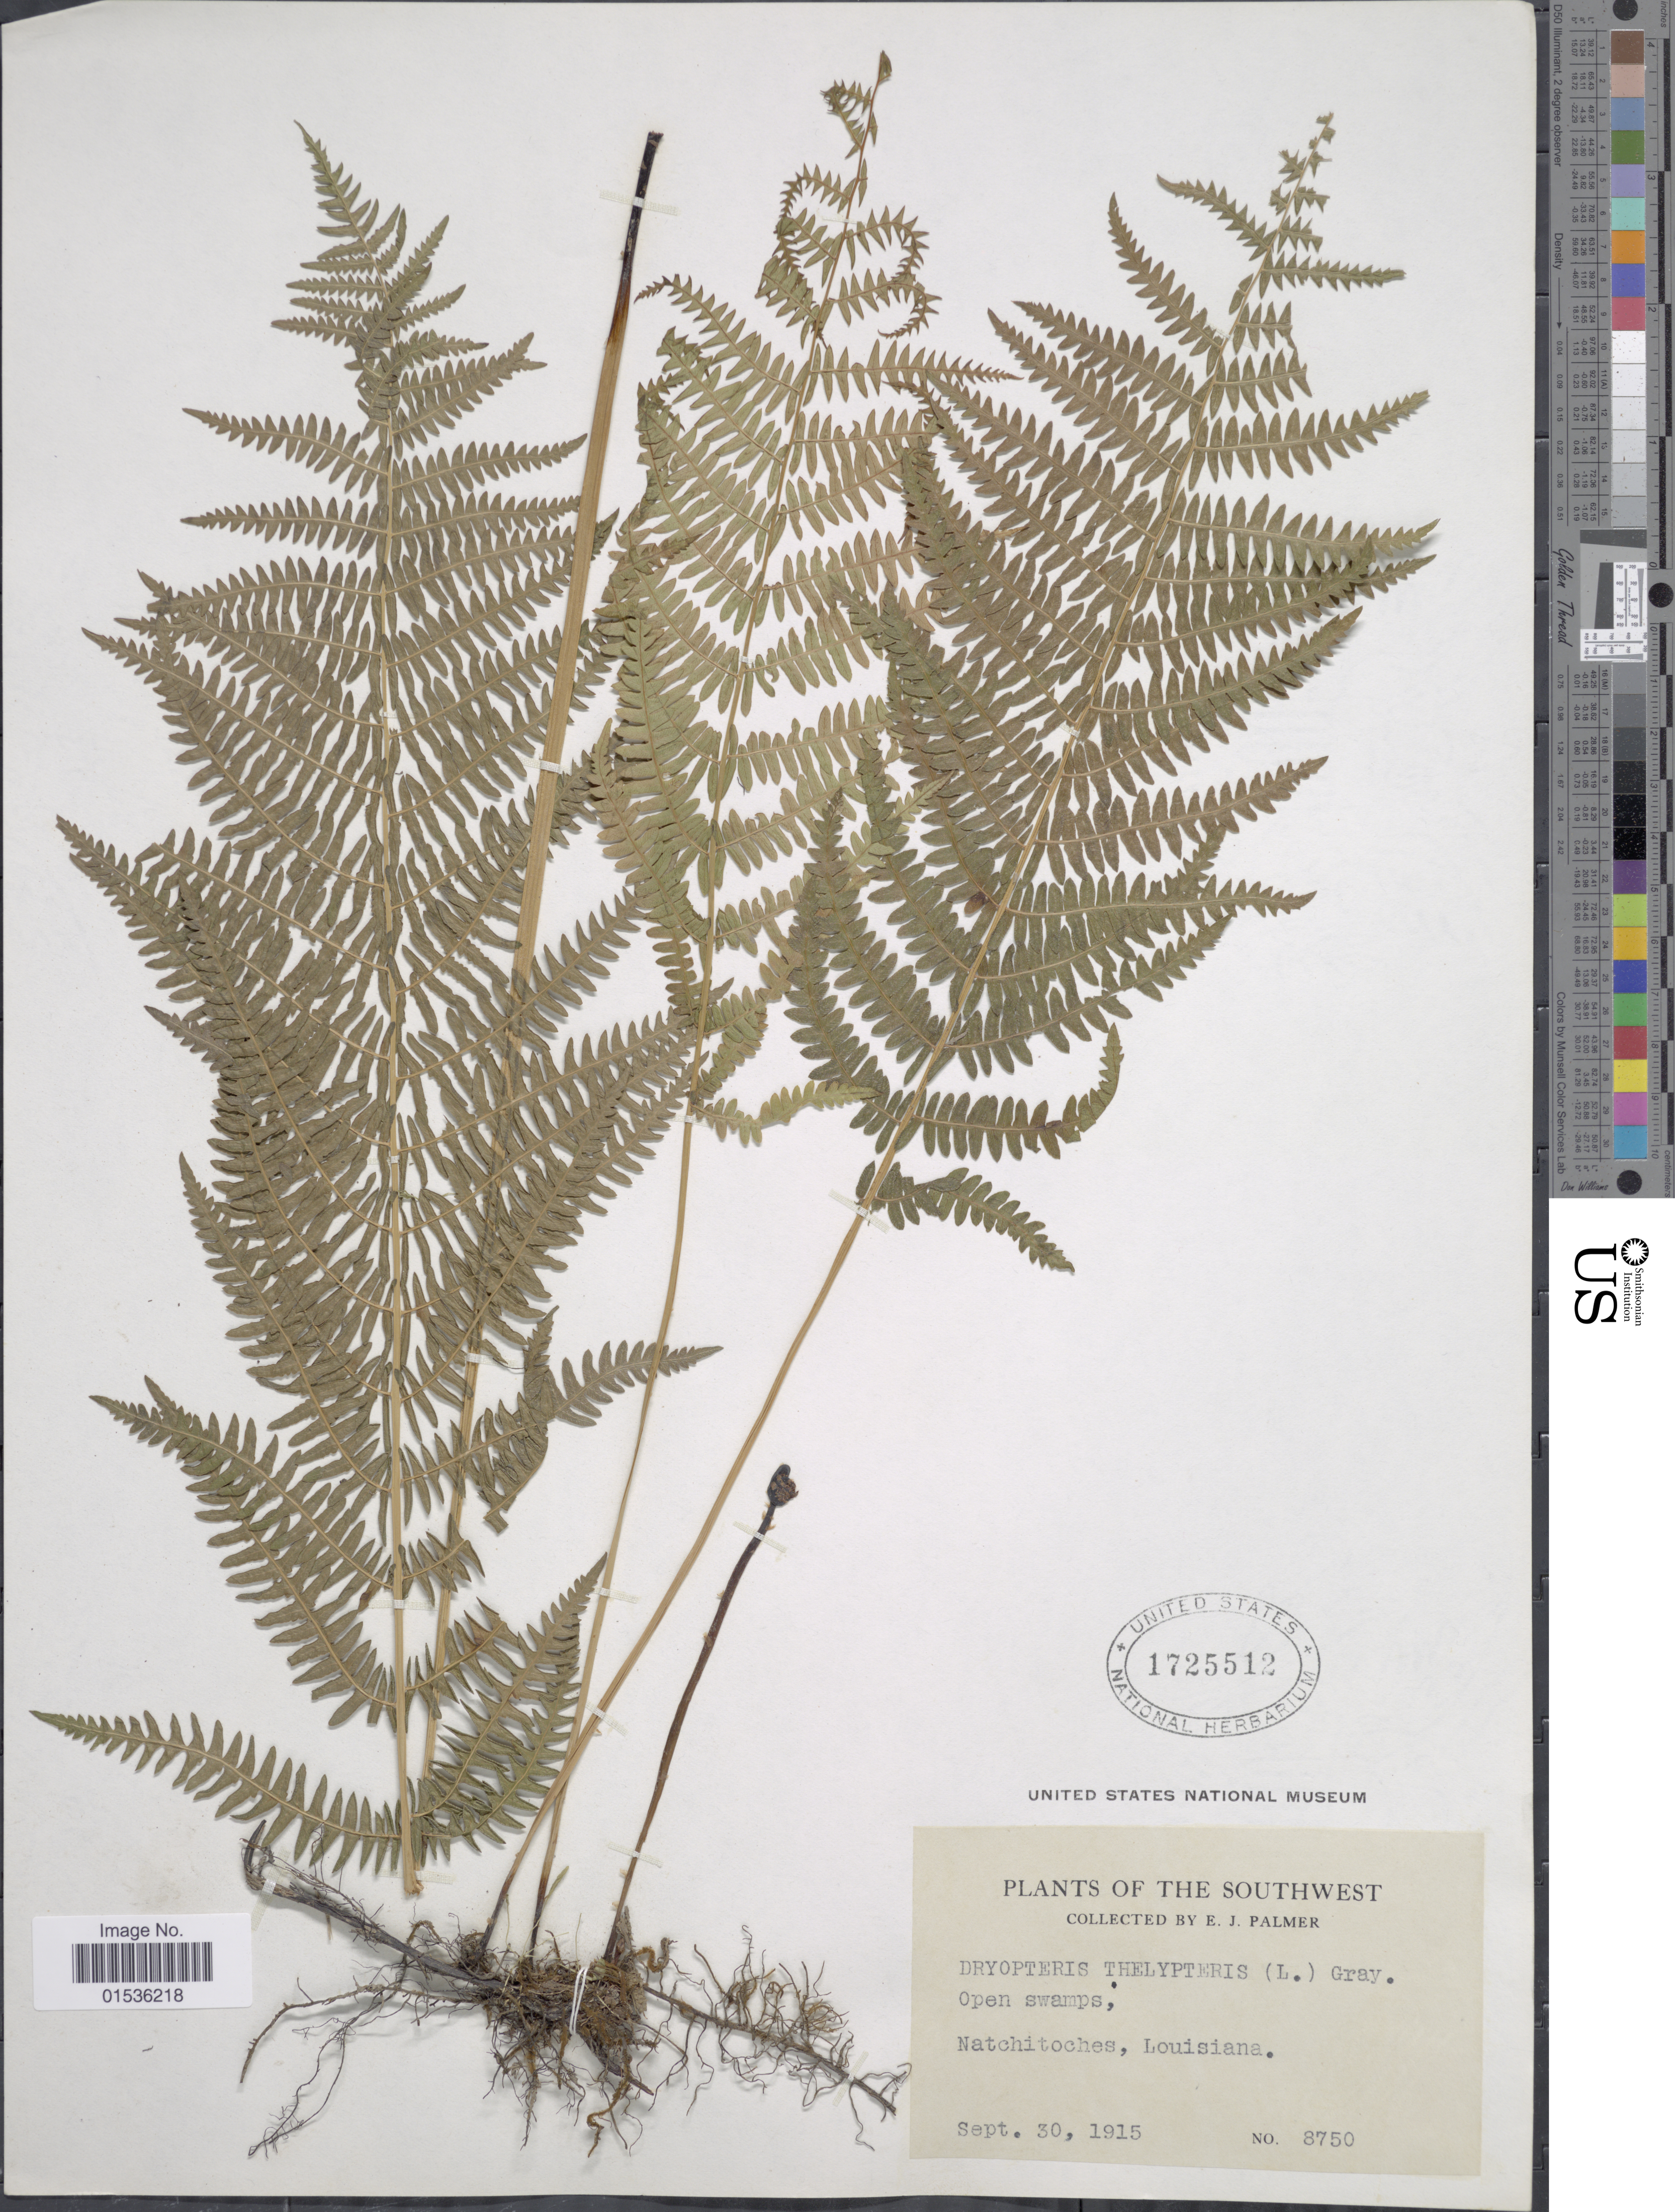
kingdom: Plantae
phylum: Tracheophyta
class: Polypodiopsida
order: Polypodiales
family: Thelypteridaceae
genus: Phegopteris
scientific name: Phegopteris connectilis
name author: (Michx.) Watt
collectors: E. J. Palmer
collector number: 8450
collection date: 1915-09-30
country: United States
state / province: Louisiana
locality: Southwest, Natchitoches, Louisiana.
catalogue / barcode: US 1725512